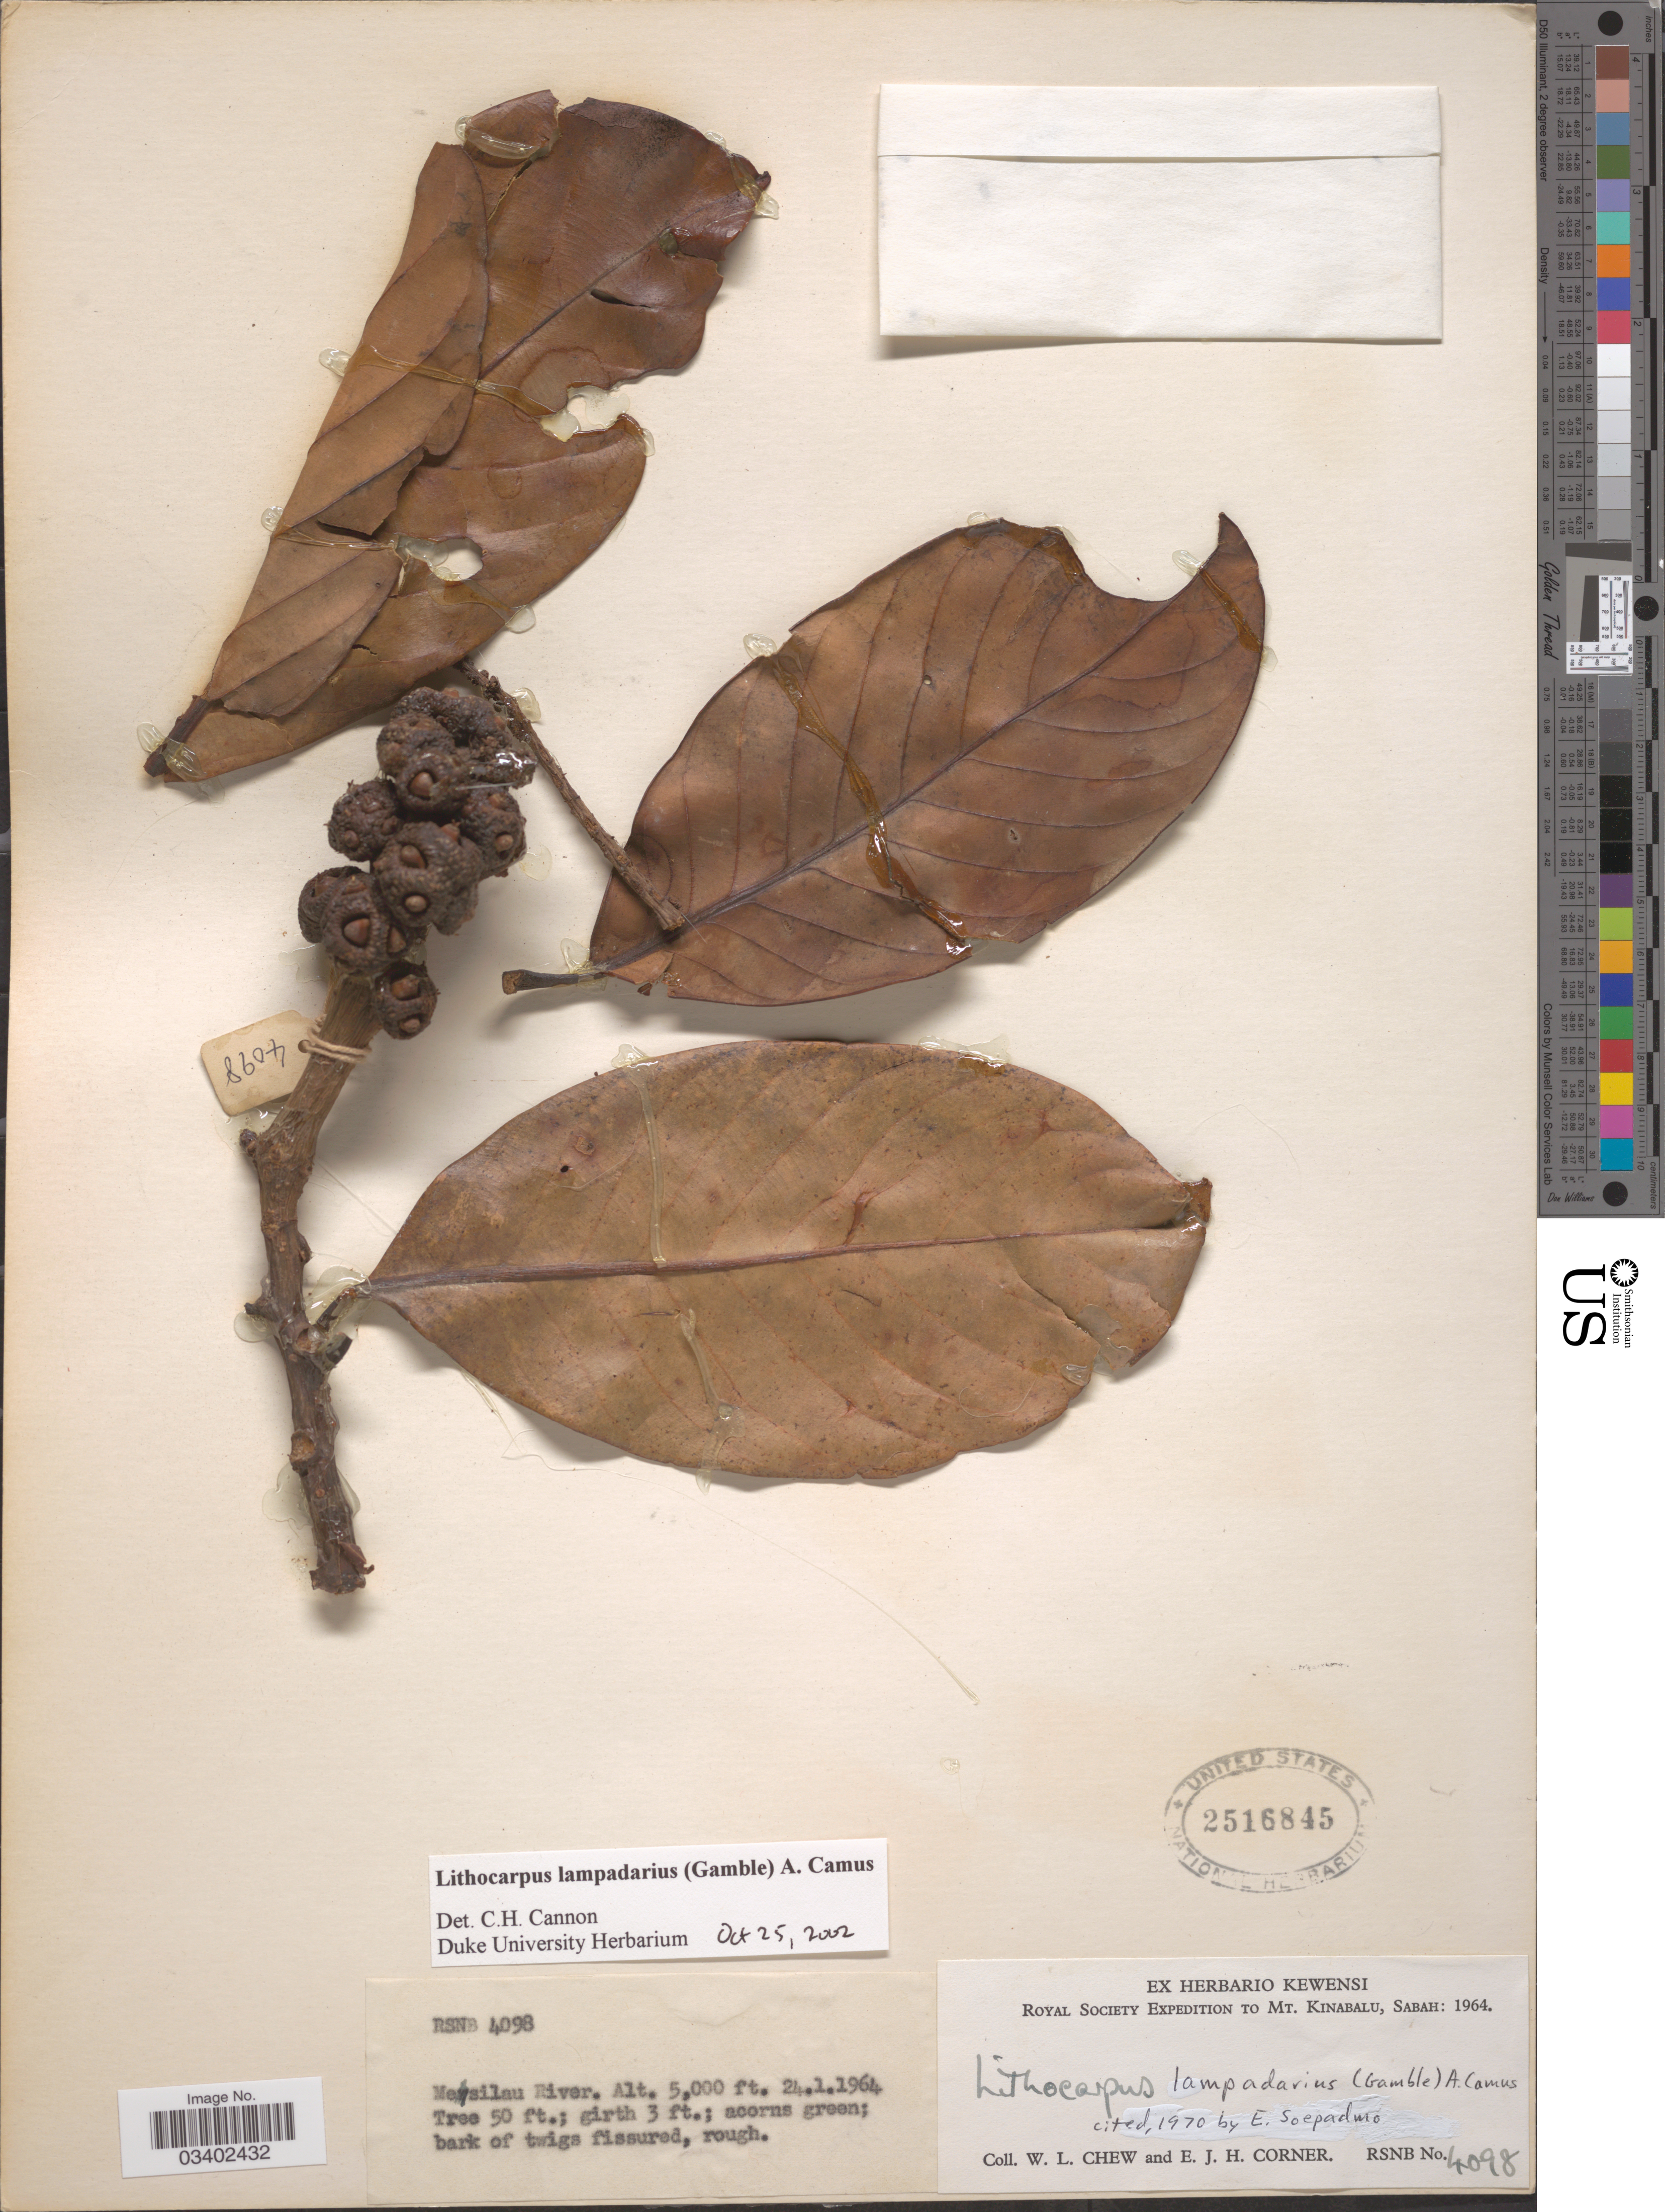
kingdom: Plantae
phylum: Tracheophyta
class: Magnoliopsida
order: Fagales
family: Fagaceae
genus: Lithocarpus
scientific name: Lithocarpus lucidus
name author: (Roxb.) Rehder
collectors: W. Chew & E. Corner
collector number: RSNB 4098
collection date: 1964-01-24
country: Malaysia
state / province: Sabah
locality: Mt. Kinabalu. Mesilau River.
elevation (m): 1524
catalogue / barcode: US 2516845